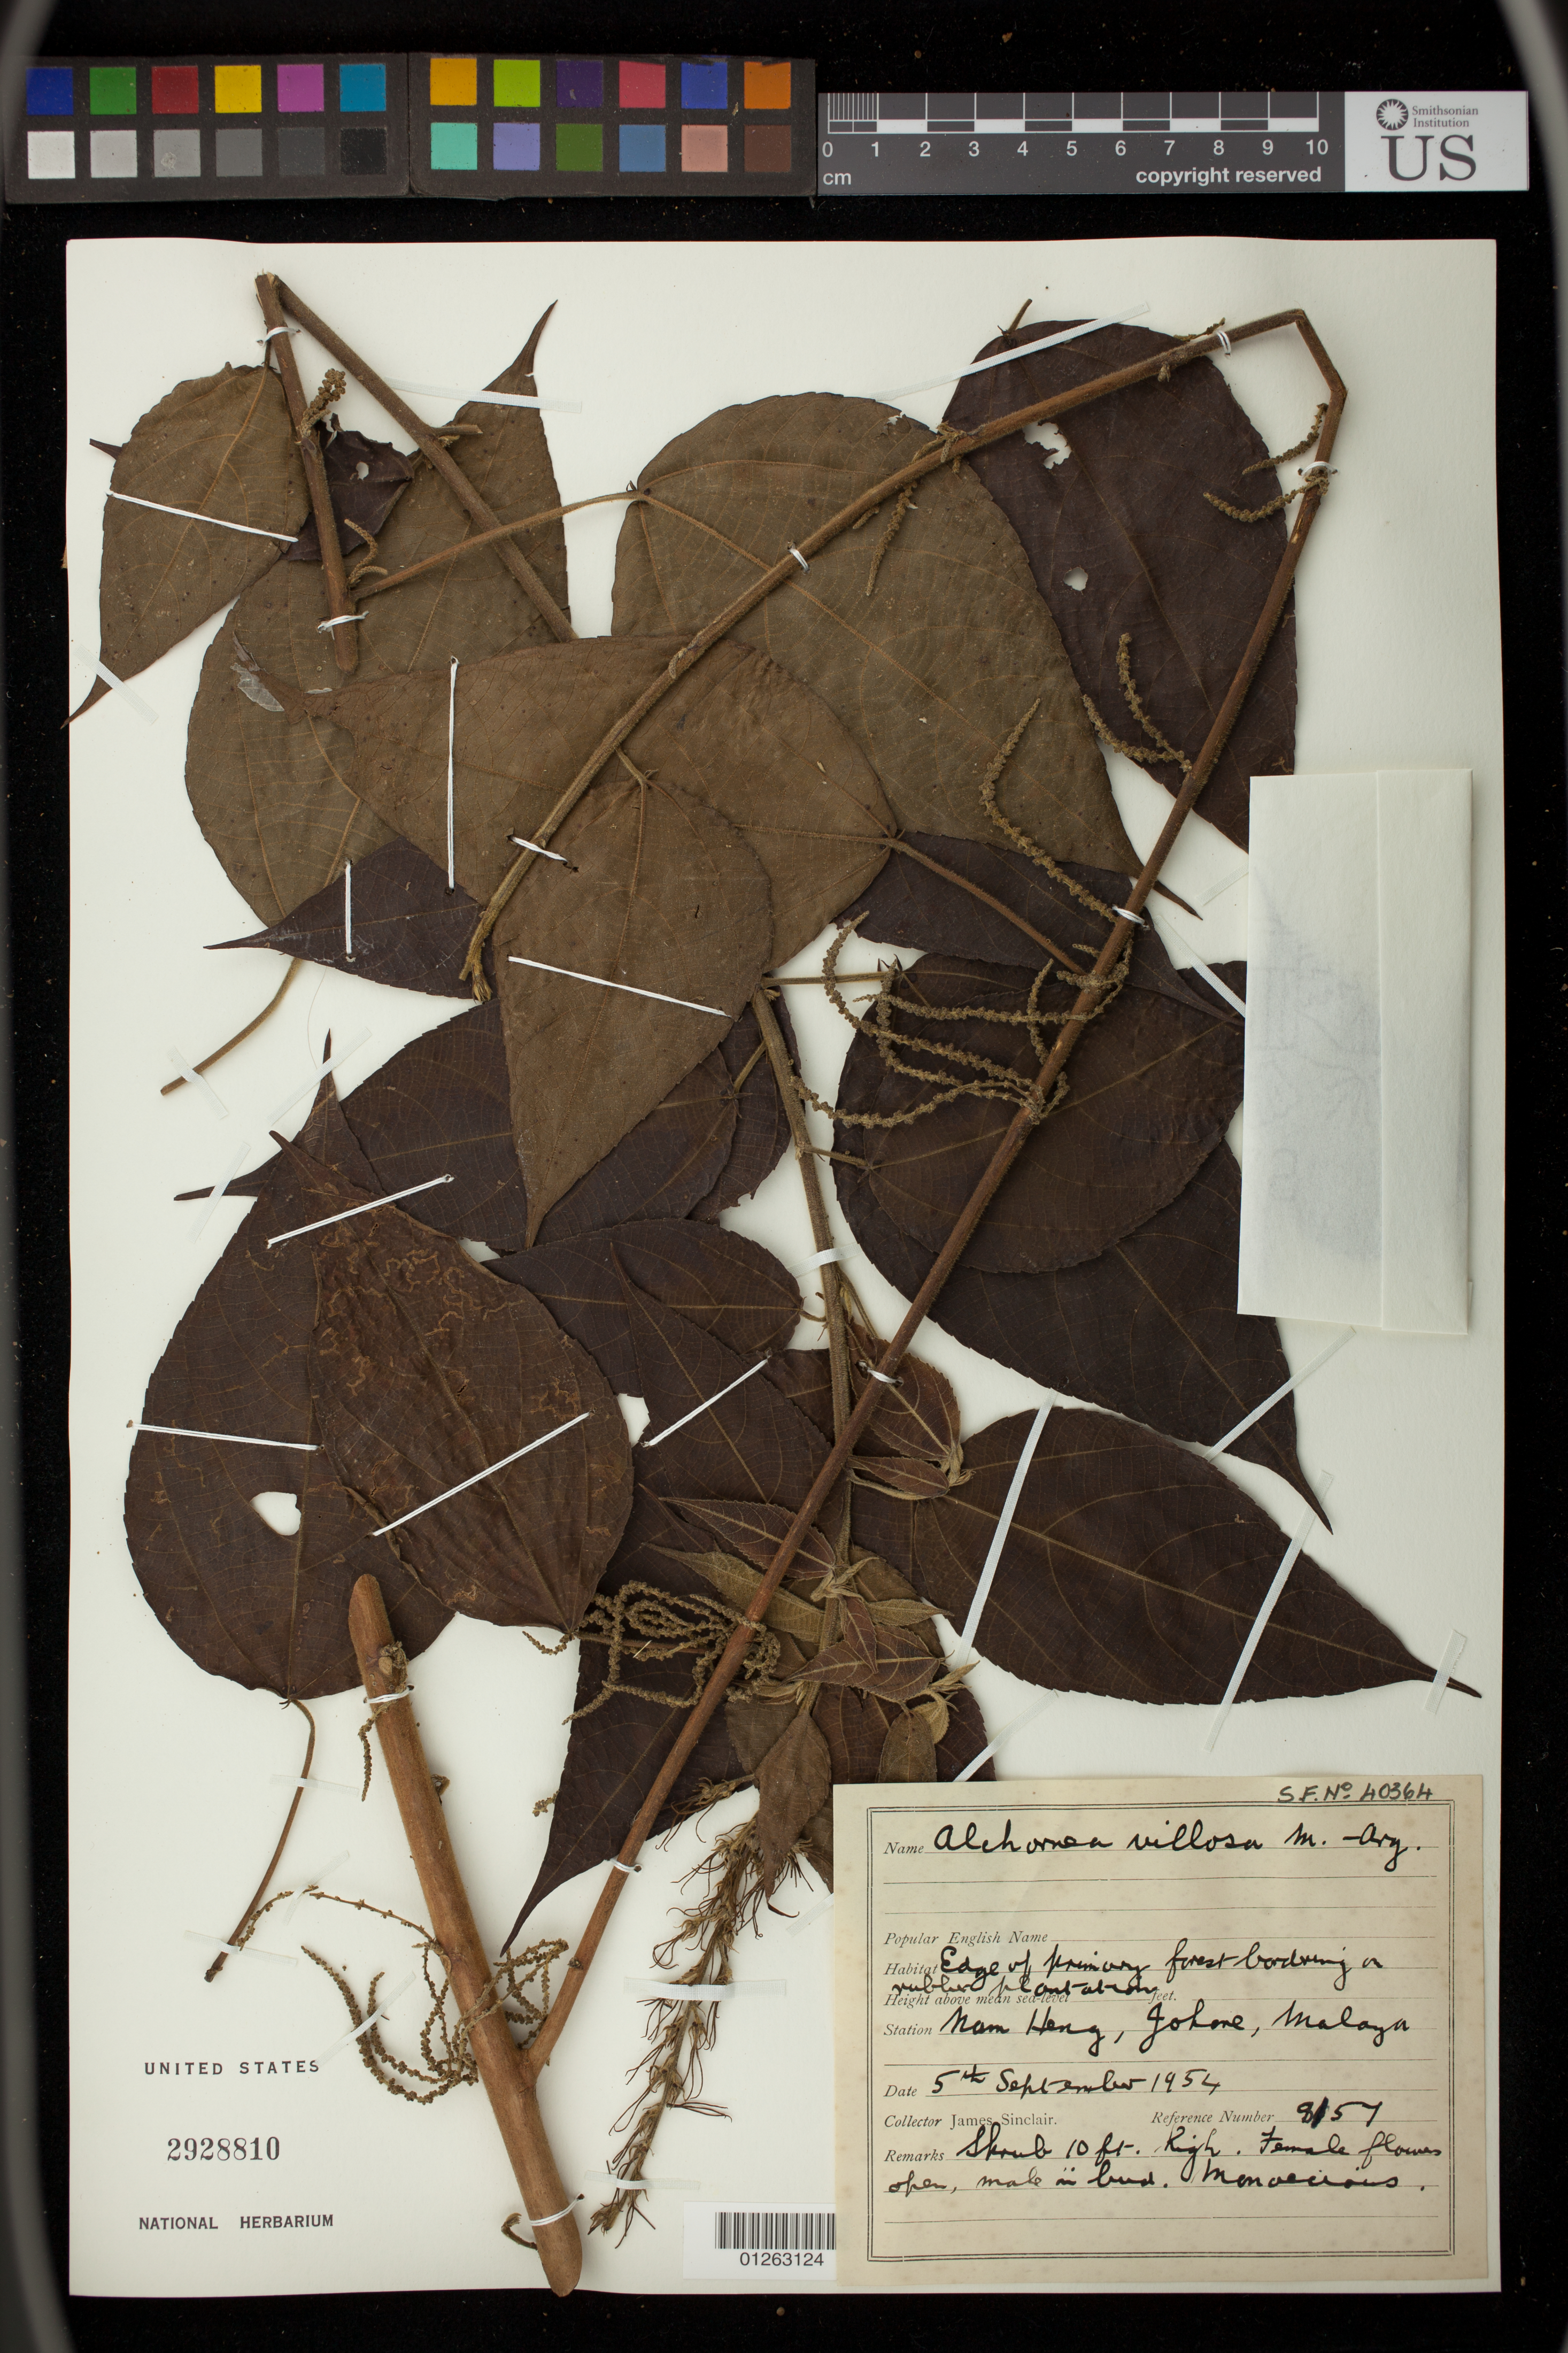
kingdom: Plantae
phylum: Tracheophyta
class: Magnoliopsida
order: Malpighiales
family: Euphorbiaceae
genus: Alchornea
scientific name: Alchornea villosa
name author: (Benth.) Müll. Arg.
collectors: J. Sinclair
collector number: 8157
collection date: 1954-09-05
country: Malaysia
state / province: Johor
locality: Nam Hong, Edge of primary forest bordering a rubber plantation.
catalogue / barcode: US 2928810